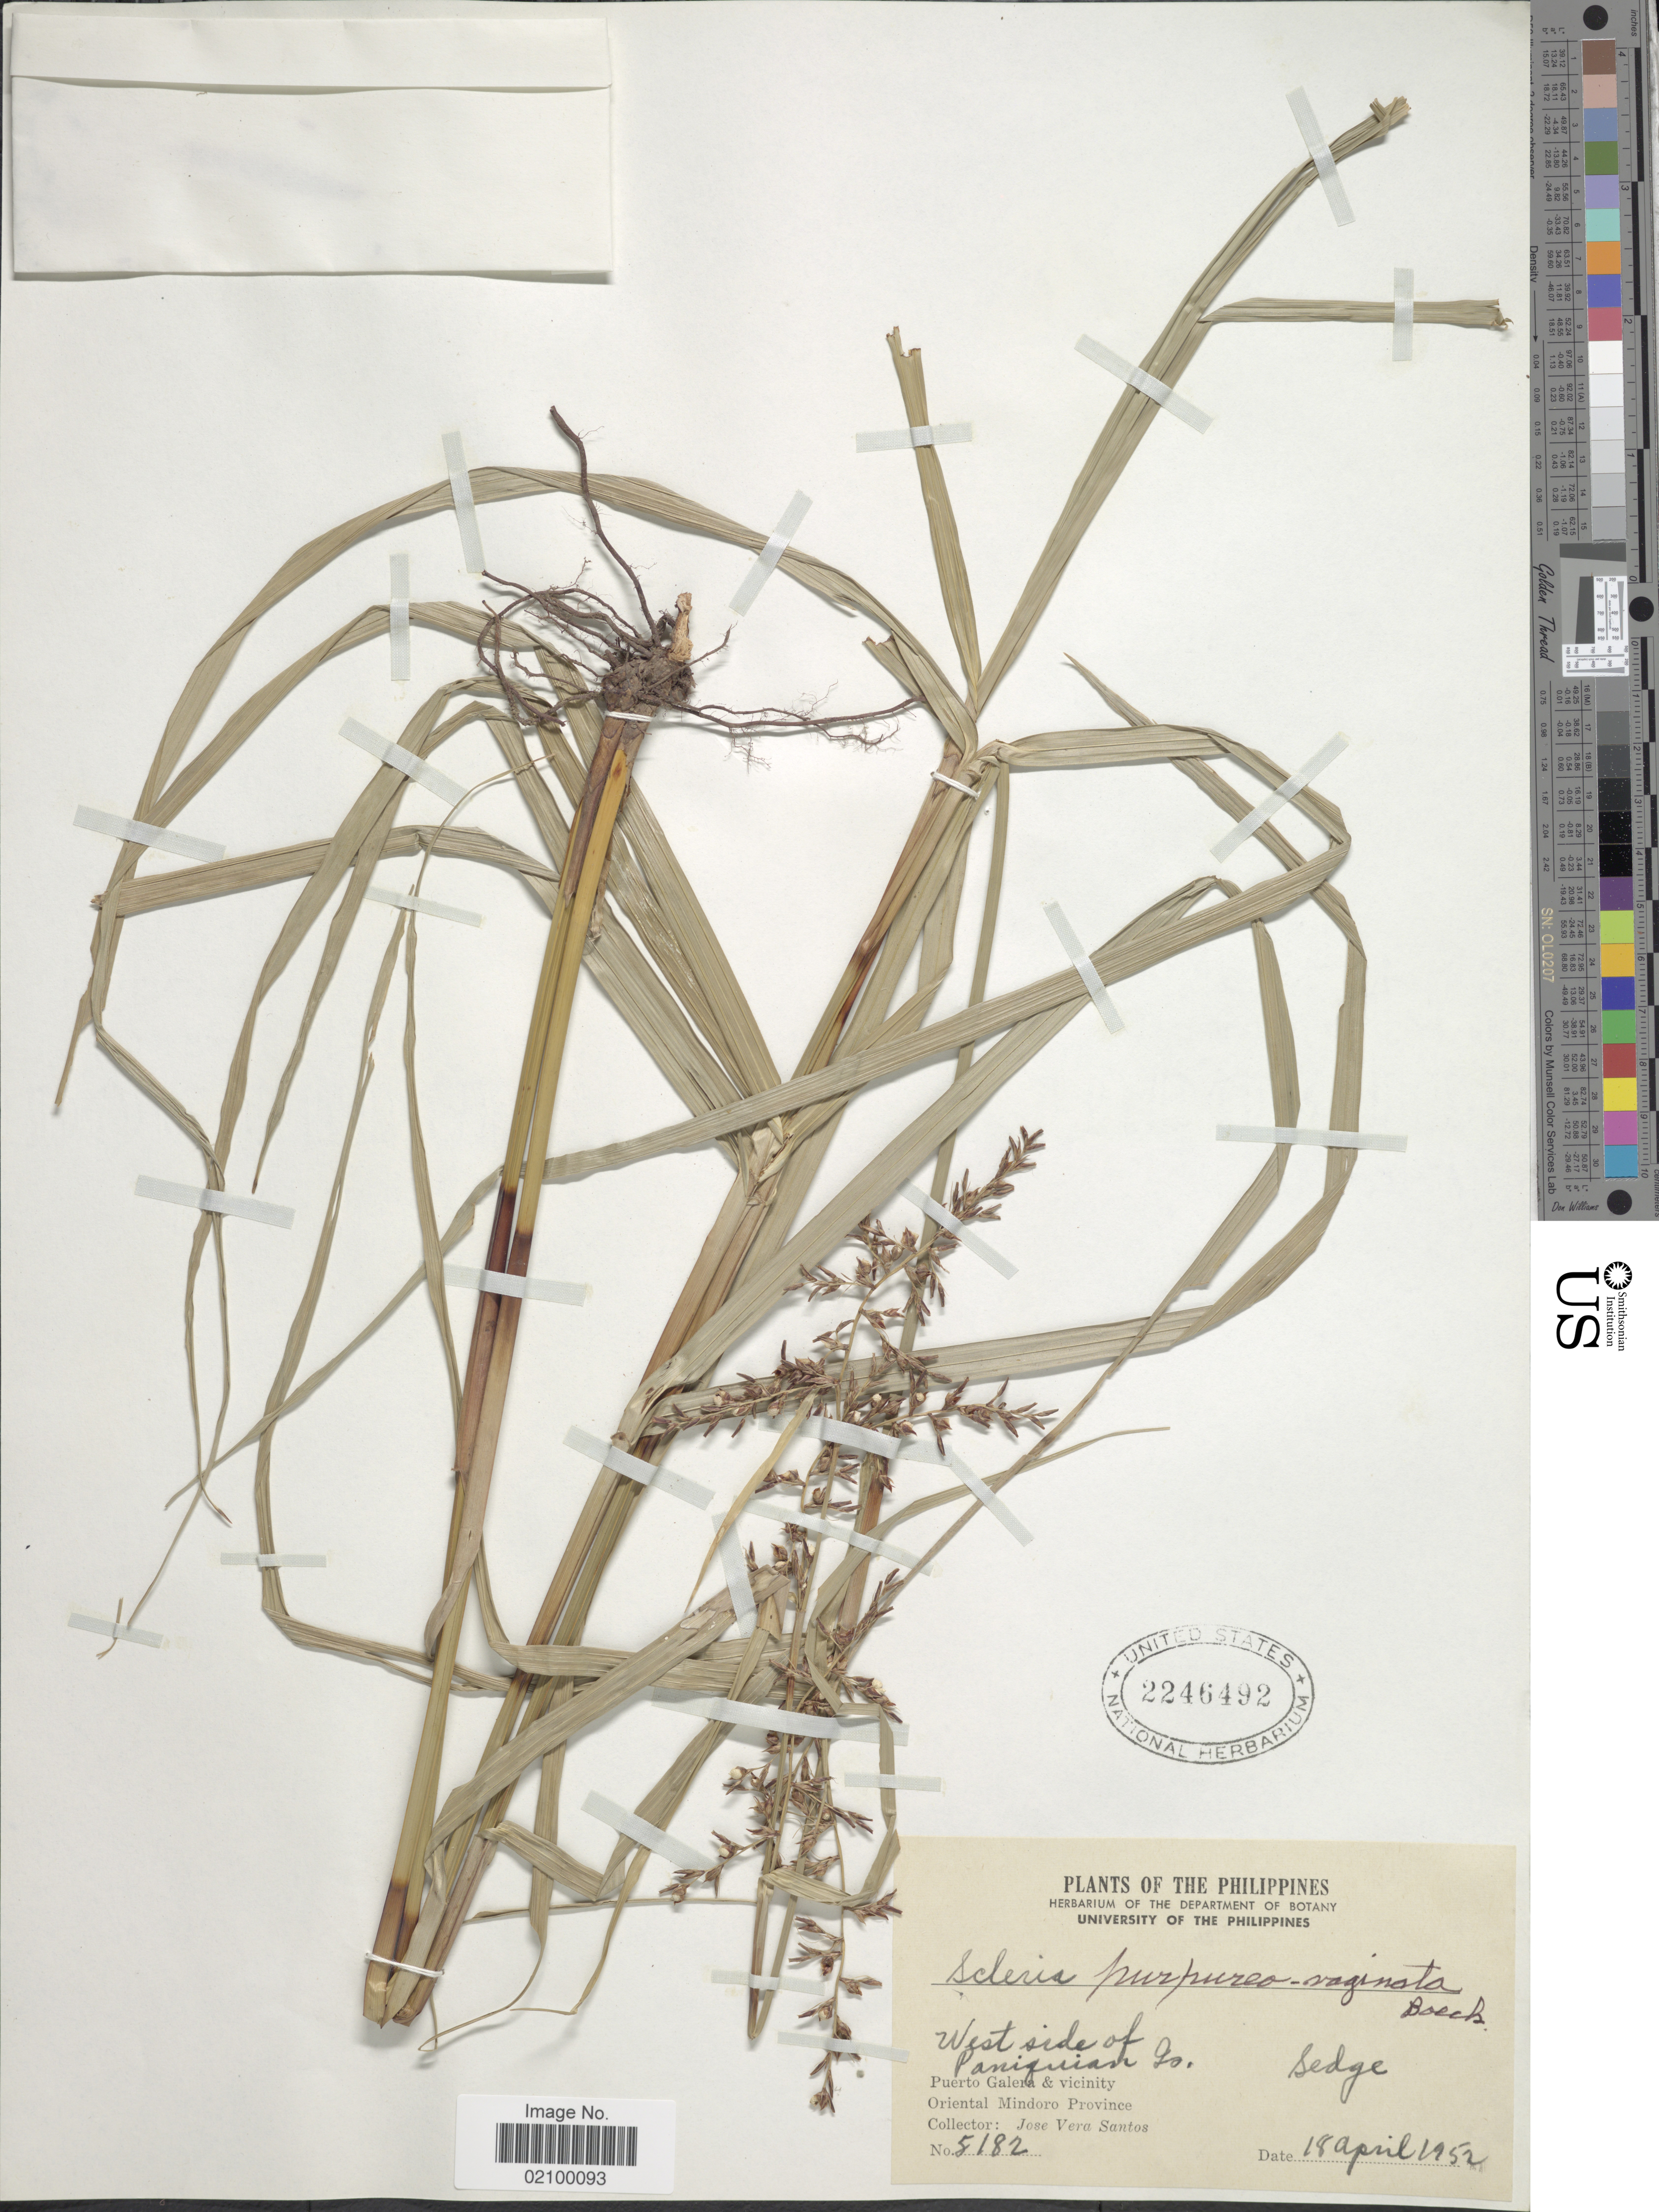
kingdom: Plantae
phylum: Tracheophyta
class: Liliopsida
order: Poales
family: Cyperaceae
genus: Scleria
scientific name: Scleria scrobiculata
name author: Nees & Meyen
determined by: Kern, J. H.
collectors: J. V. Santos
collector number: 5182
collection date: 1952-04-18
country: Philippines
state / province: Mimaropa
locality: West side of Panifuian Go. Puerto Galera & Vicinity. Oriental Mindoro Province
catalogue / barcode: US 2246492